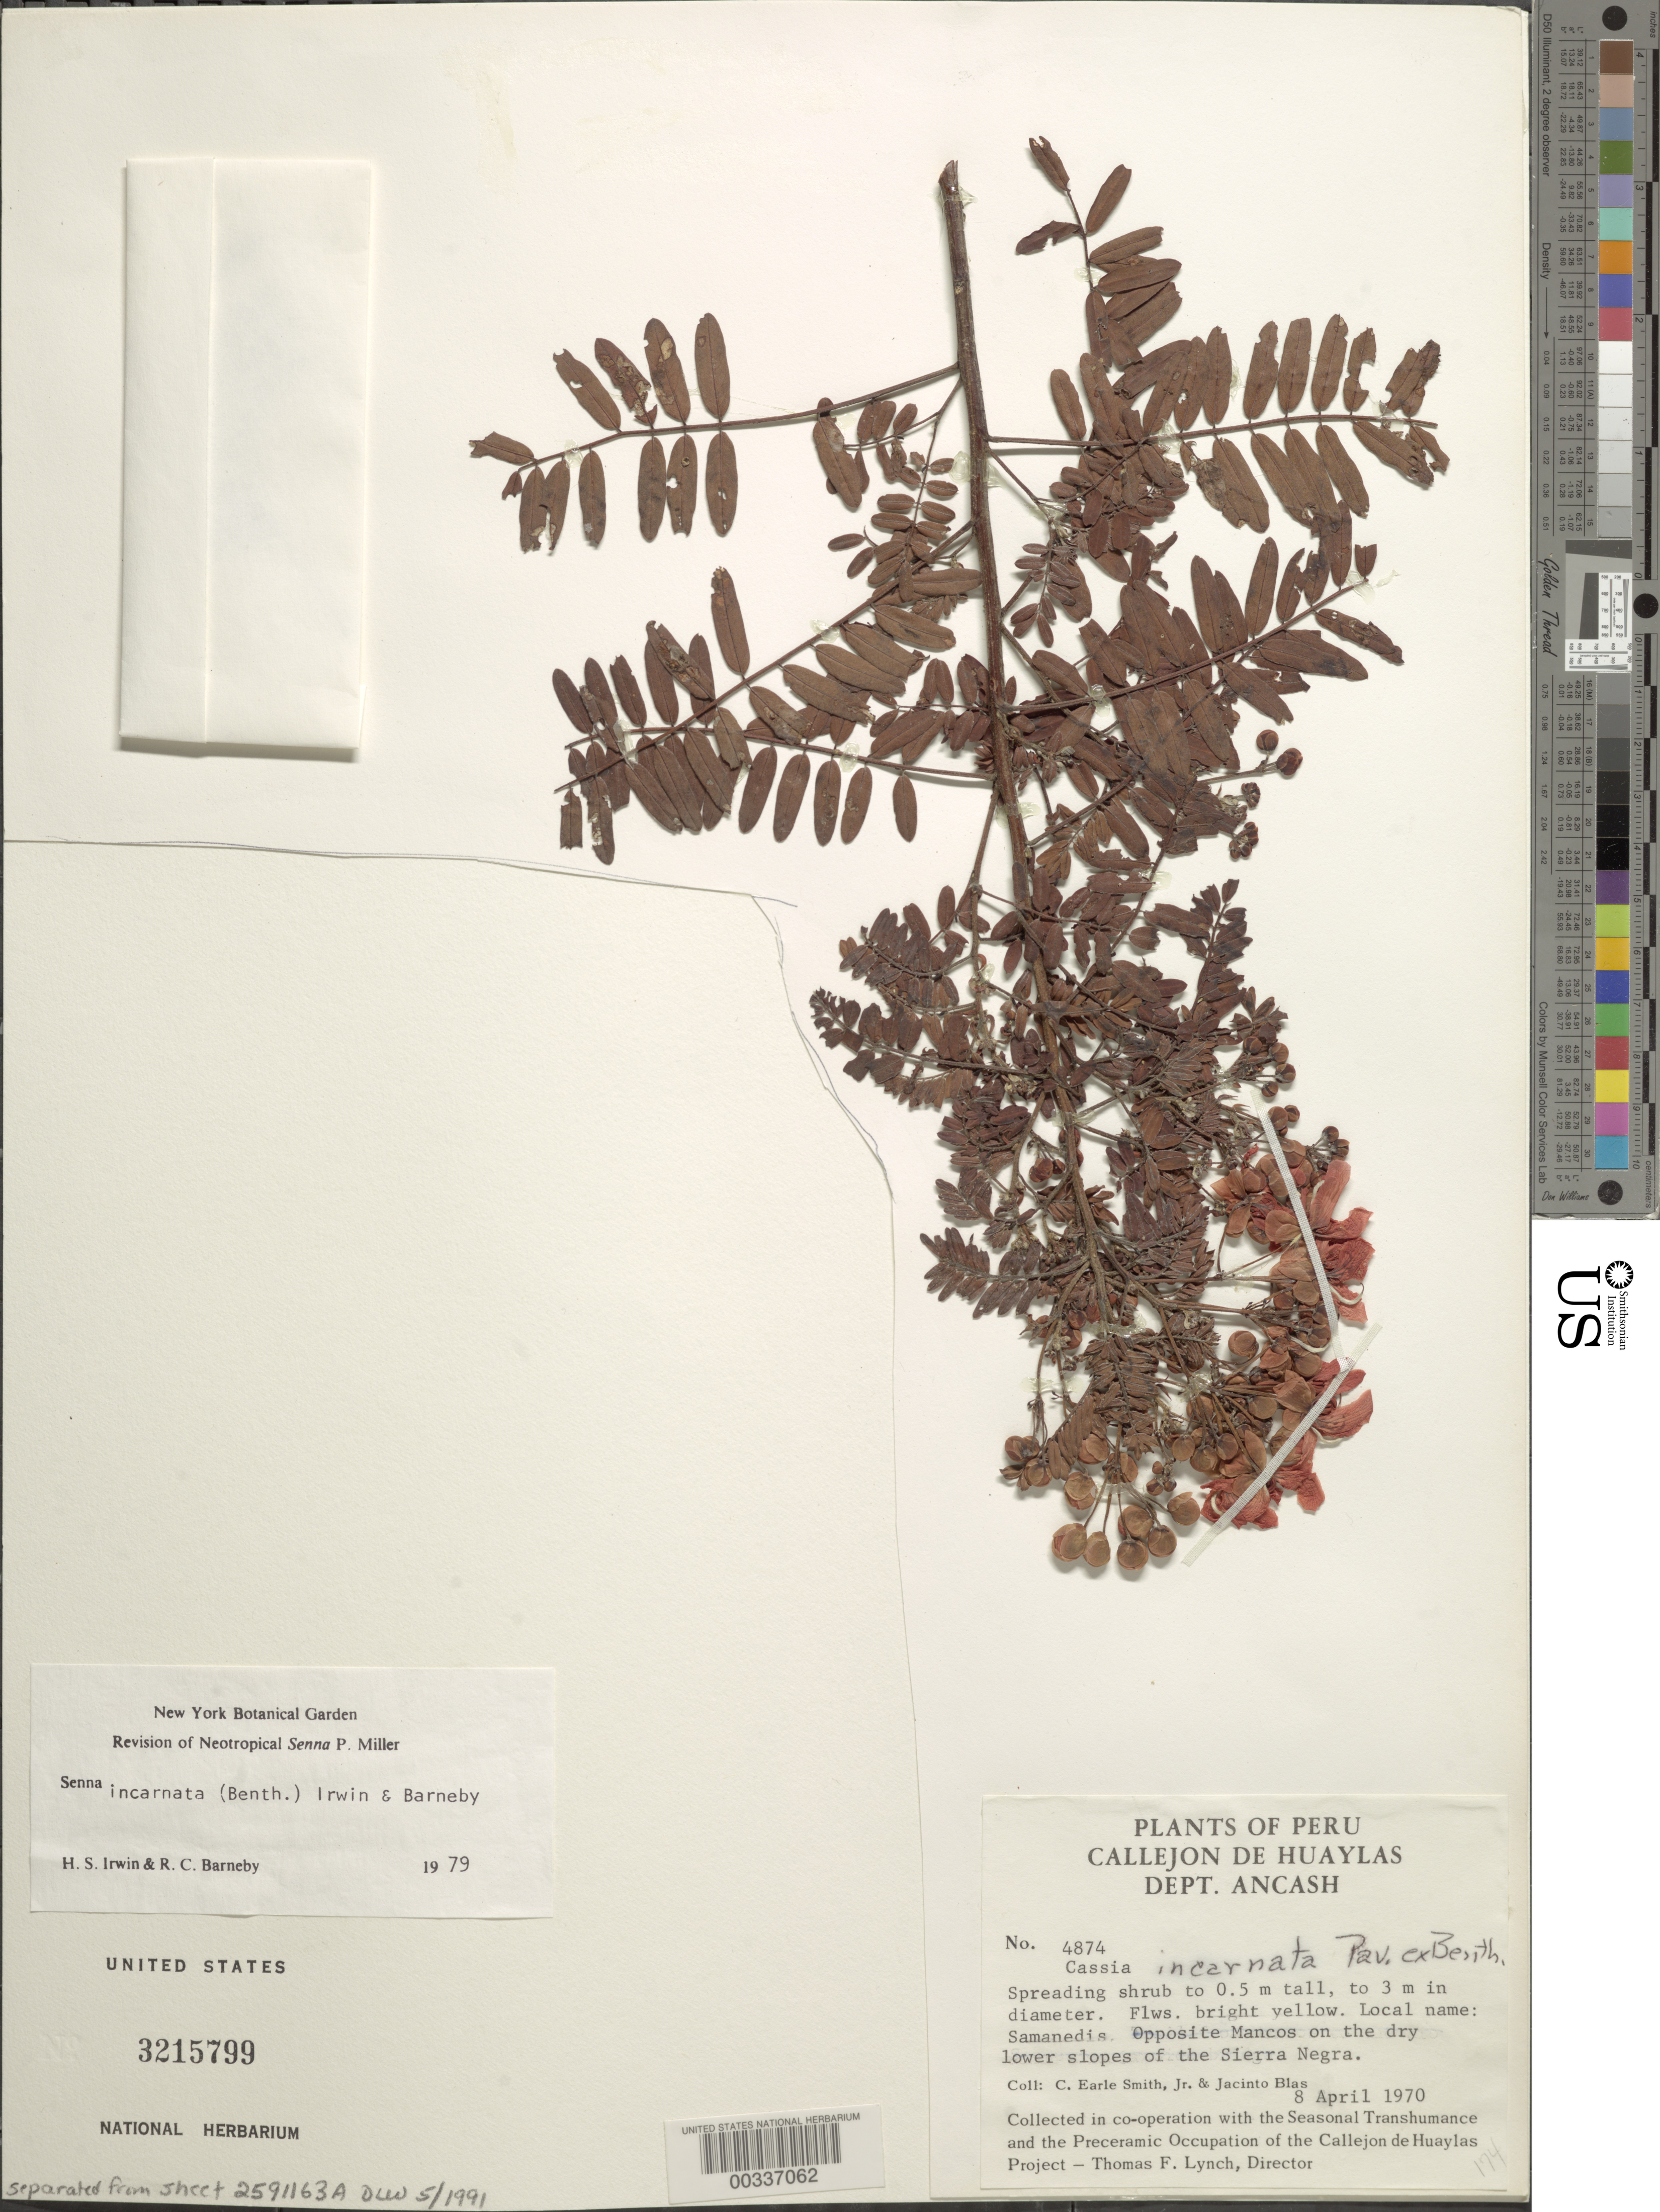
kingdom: Plantae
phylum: Tracheophyta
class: Magnoliopsida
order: Fabales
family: Fabaceae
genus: Senna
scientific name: Senna incarnata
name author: (Pav. ex Benth.) H.S. Irwin & Barneby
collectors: C. E. Smith Jr. & J. Blas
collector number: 4874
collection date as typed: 08 Apr 1970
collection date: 1970-04-08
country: Peru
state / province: Ancash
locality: opposite Mancos on lower slopes of Sierra Negra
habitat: Dry lower slopes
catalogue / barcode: US 3215799